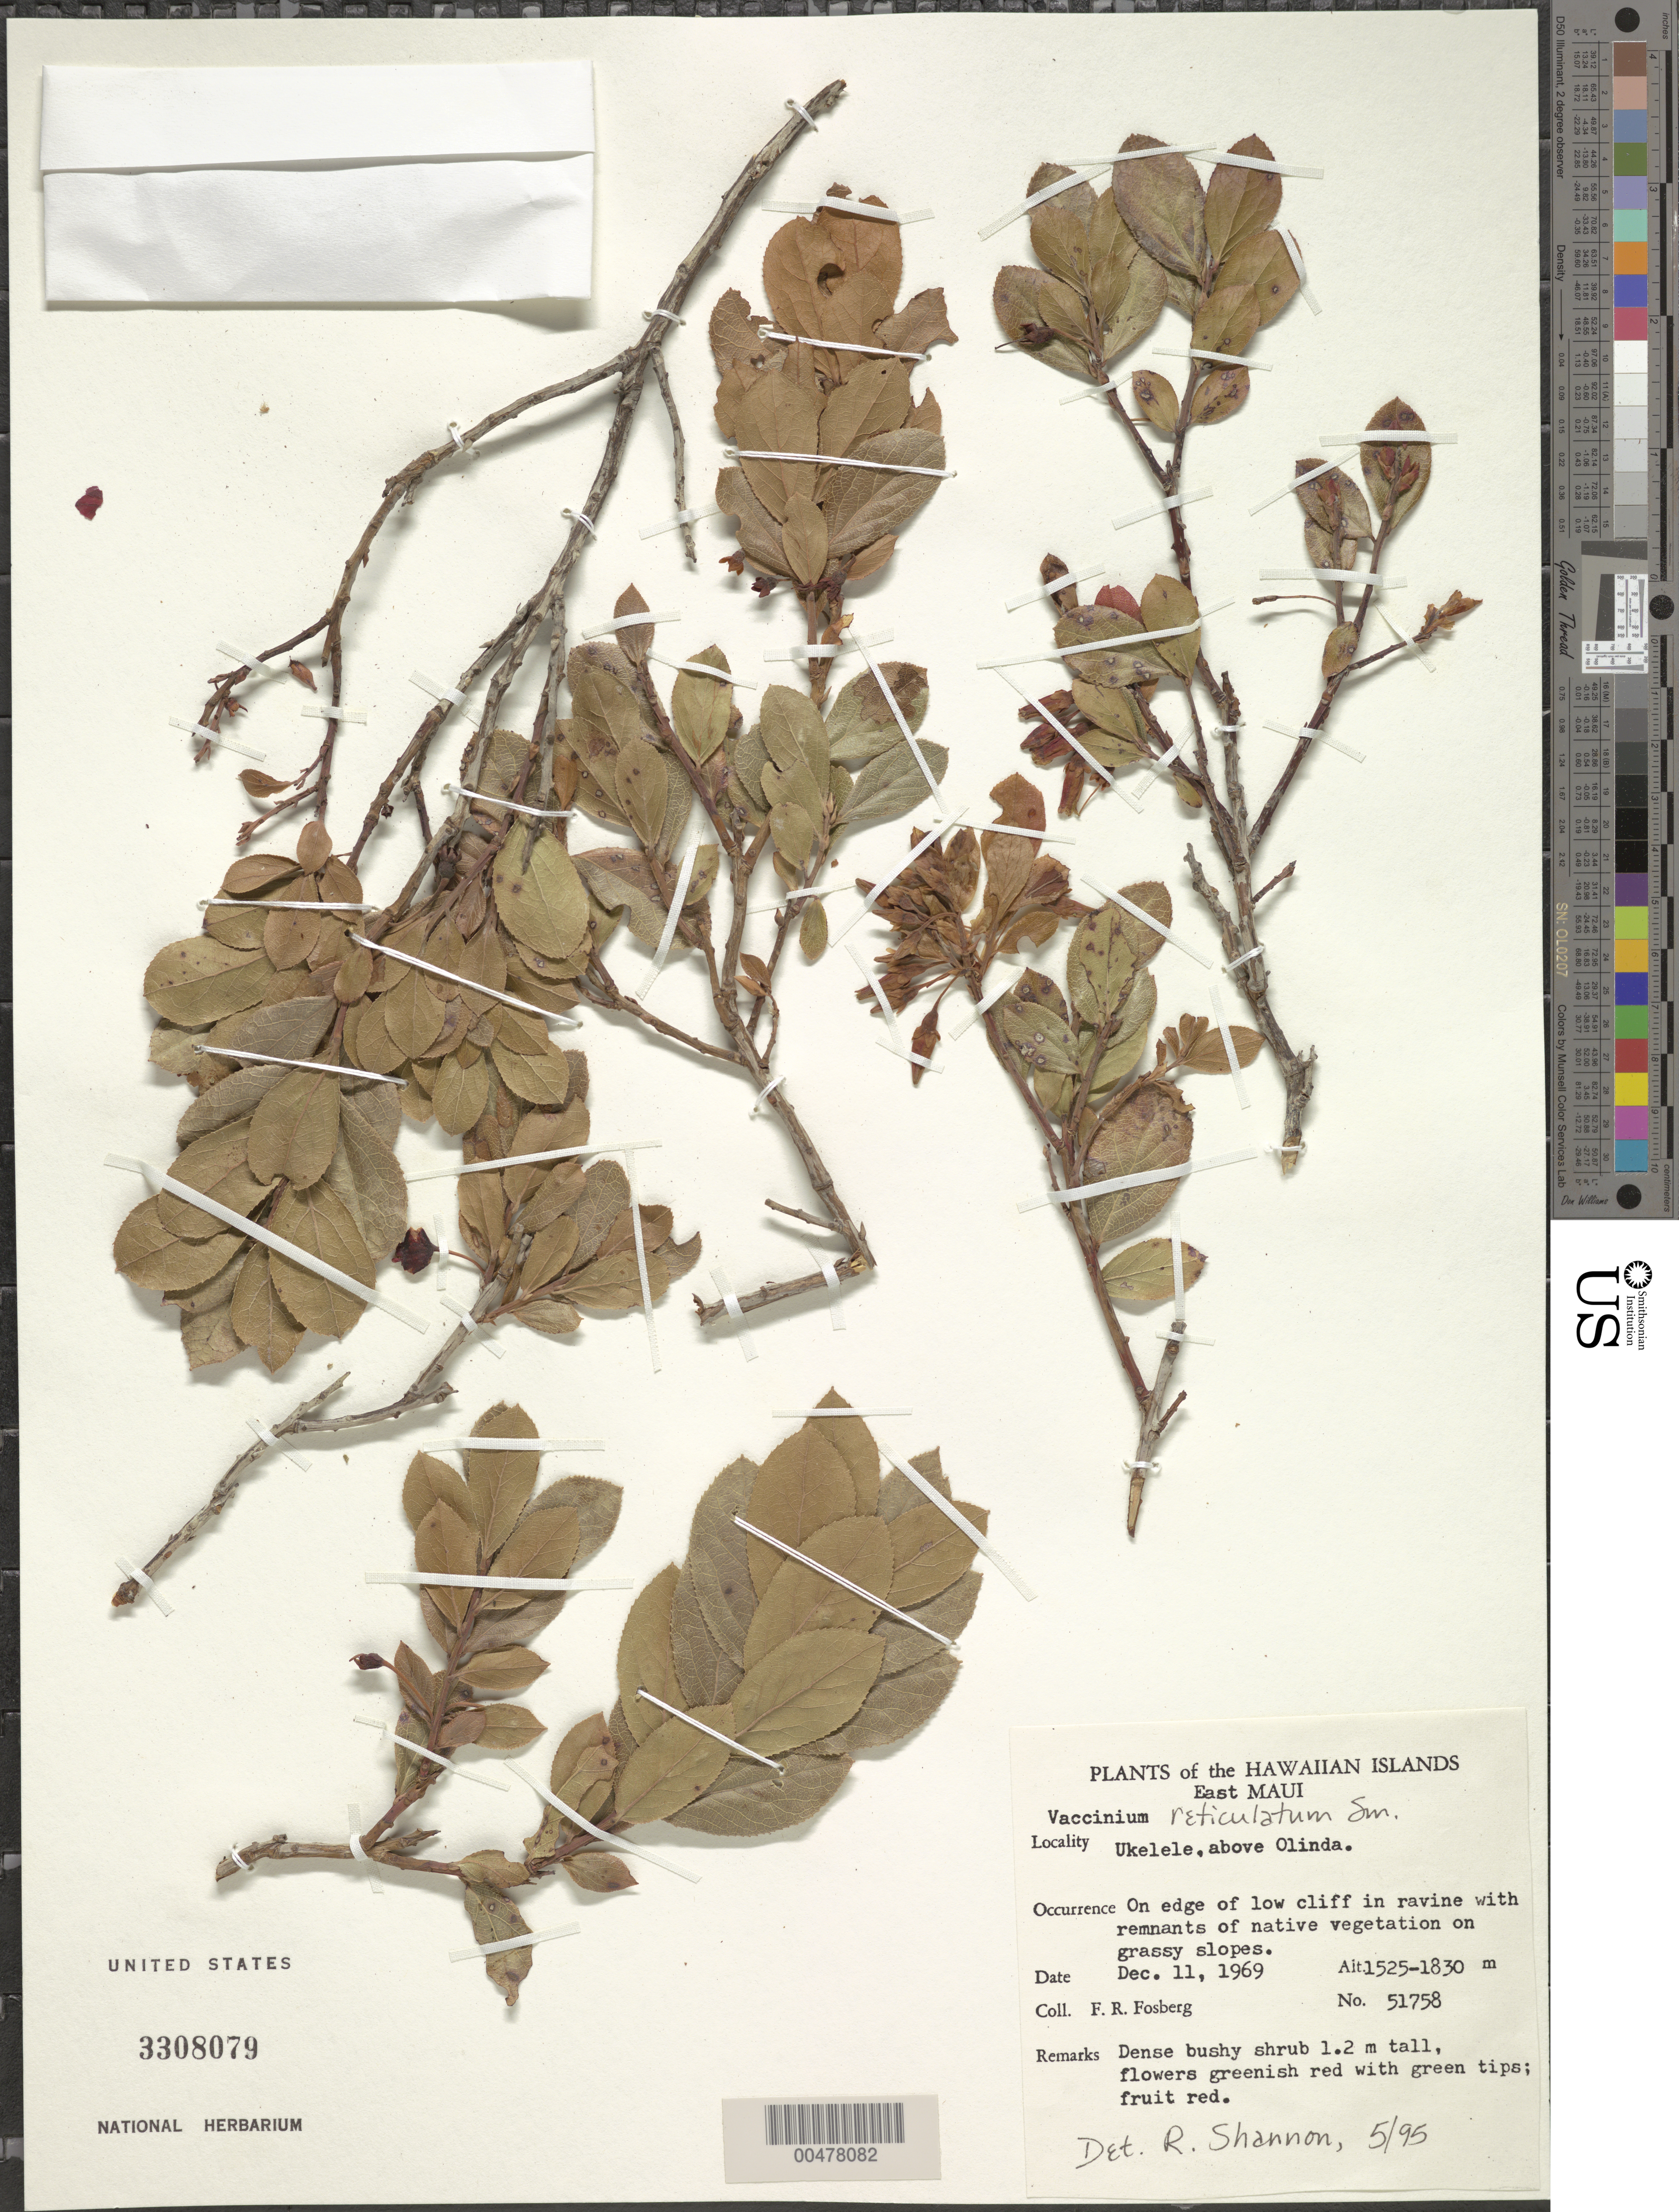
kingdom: Plantae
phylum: Tracheophyta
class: Magnoliopsida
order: Ericales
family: Ericaceae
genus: Vaccinium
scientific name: Vaccinium reticulatum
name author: Sm.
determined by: Shannon, R.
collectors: F. R. Fosberg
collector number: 51758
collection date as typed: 11 Dec 1969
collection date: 1969-12-11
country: United States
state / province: Hawaii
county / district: Maui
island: Maui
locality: E Maui, Ukelele, above Olinda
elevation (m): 1525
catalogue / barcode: US 3308079